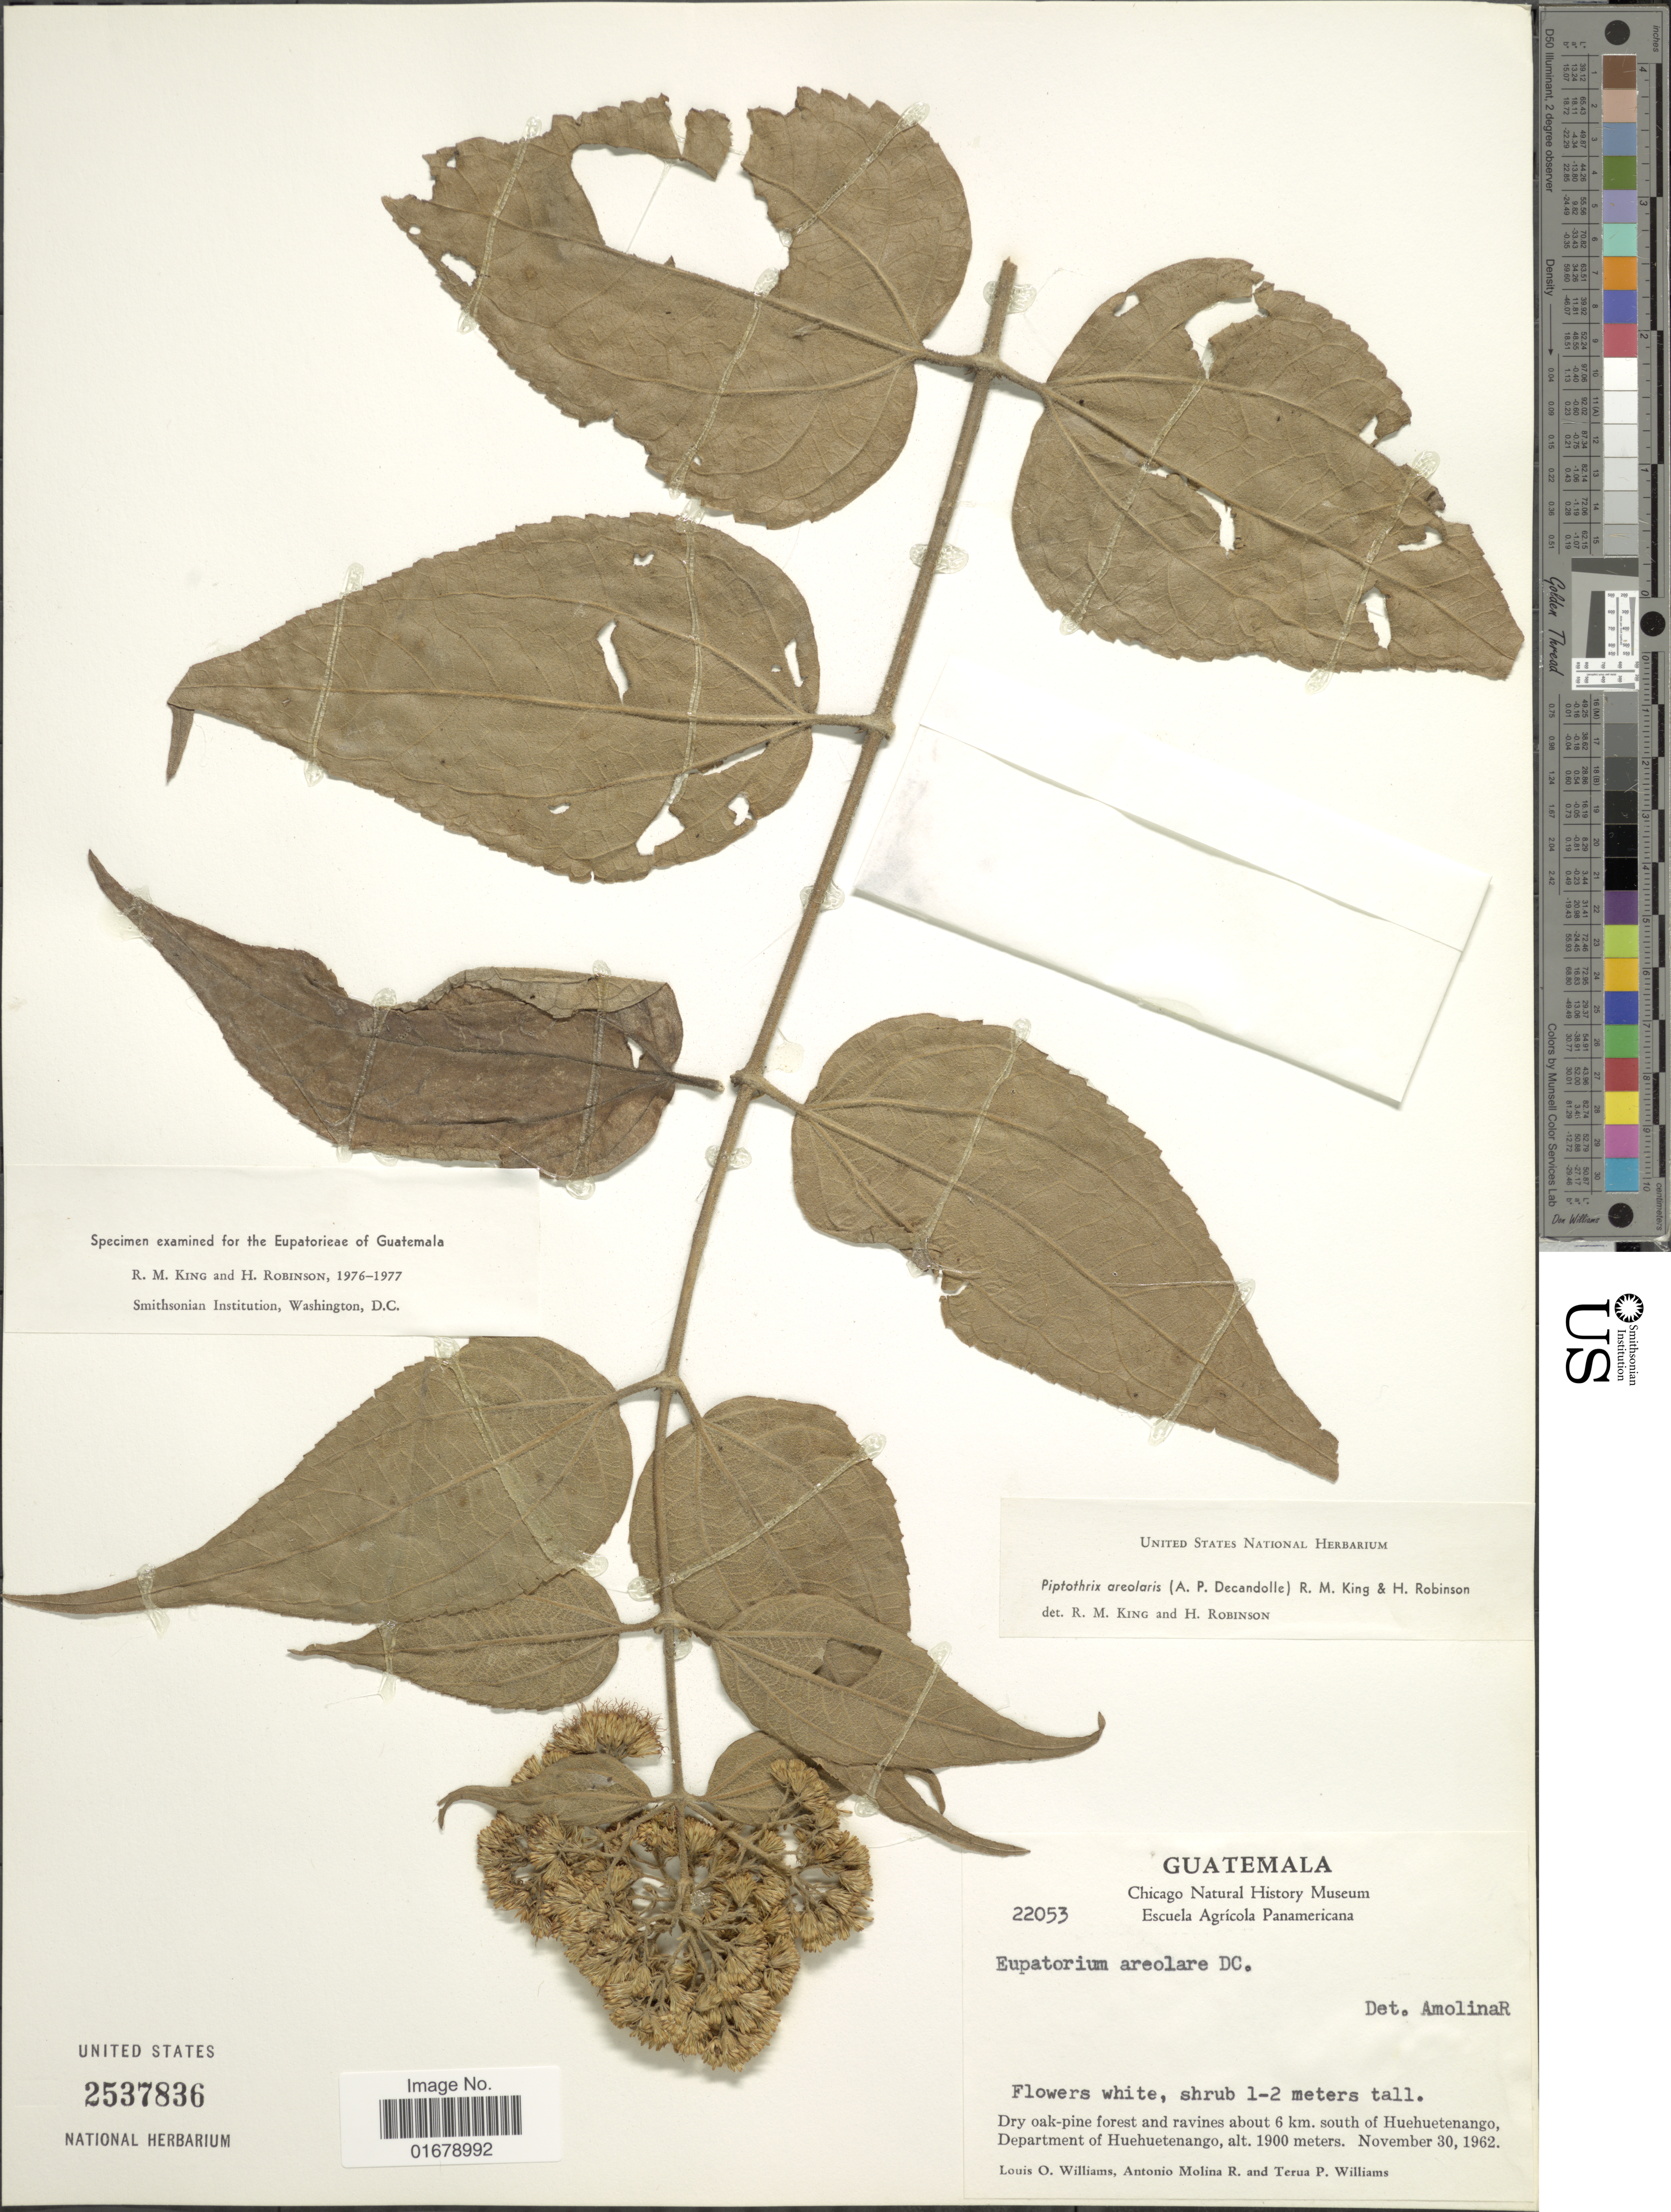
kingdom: Plantae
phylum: Tracheophyta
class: Magnoliopsida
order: Asterales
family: Asteraceae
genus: Piptothrix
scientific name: Piptothrix areolaris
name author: (DC.) R.M. King & H. Rob.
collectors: L. O. Williams, A. Molina R. & T. P. Williams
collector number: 22053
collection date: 1962-11-30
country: Guatemala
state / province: Huehuetenango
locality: Guatemala. Dry oak-pine forest and ravines about 6 km. south of Huehuetenango, Department of Huehuetenango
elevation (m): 1900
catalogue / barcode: US 2537836